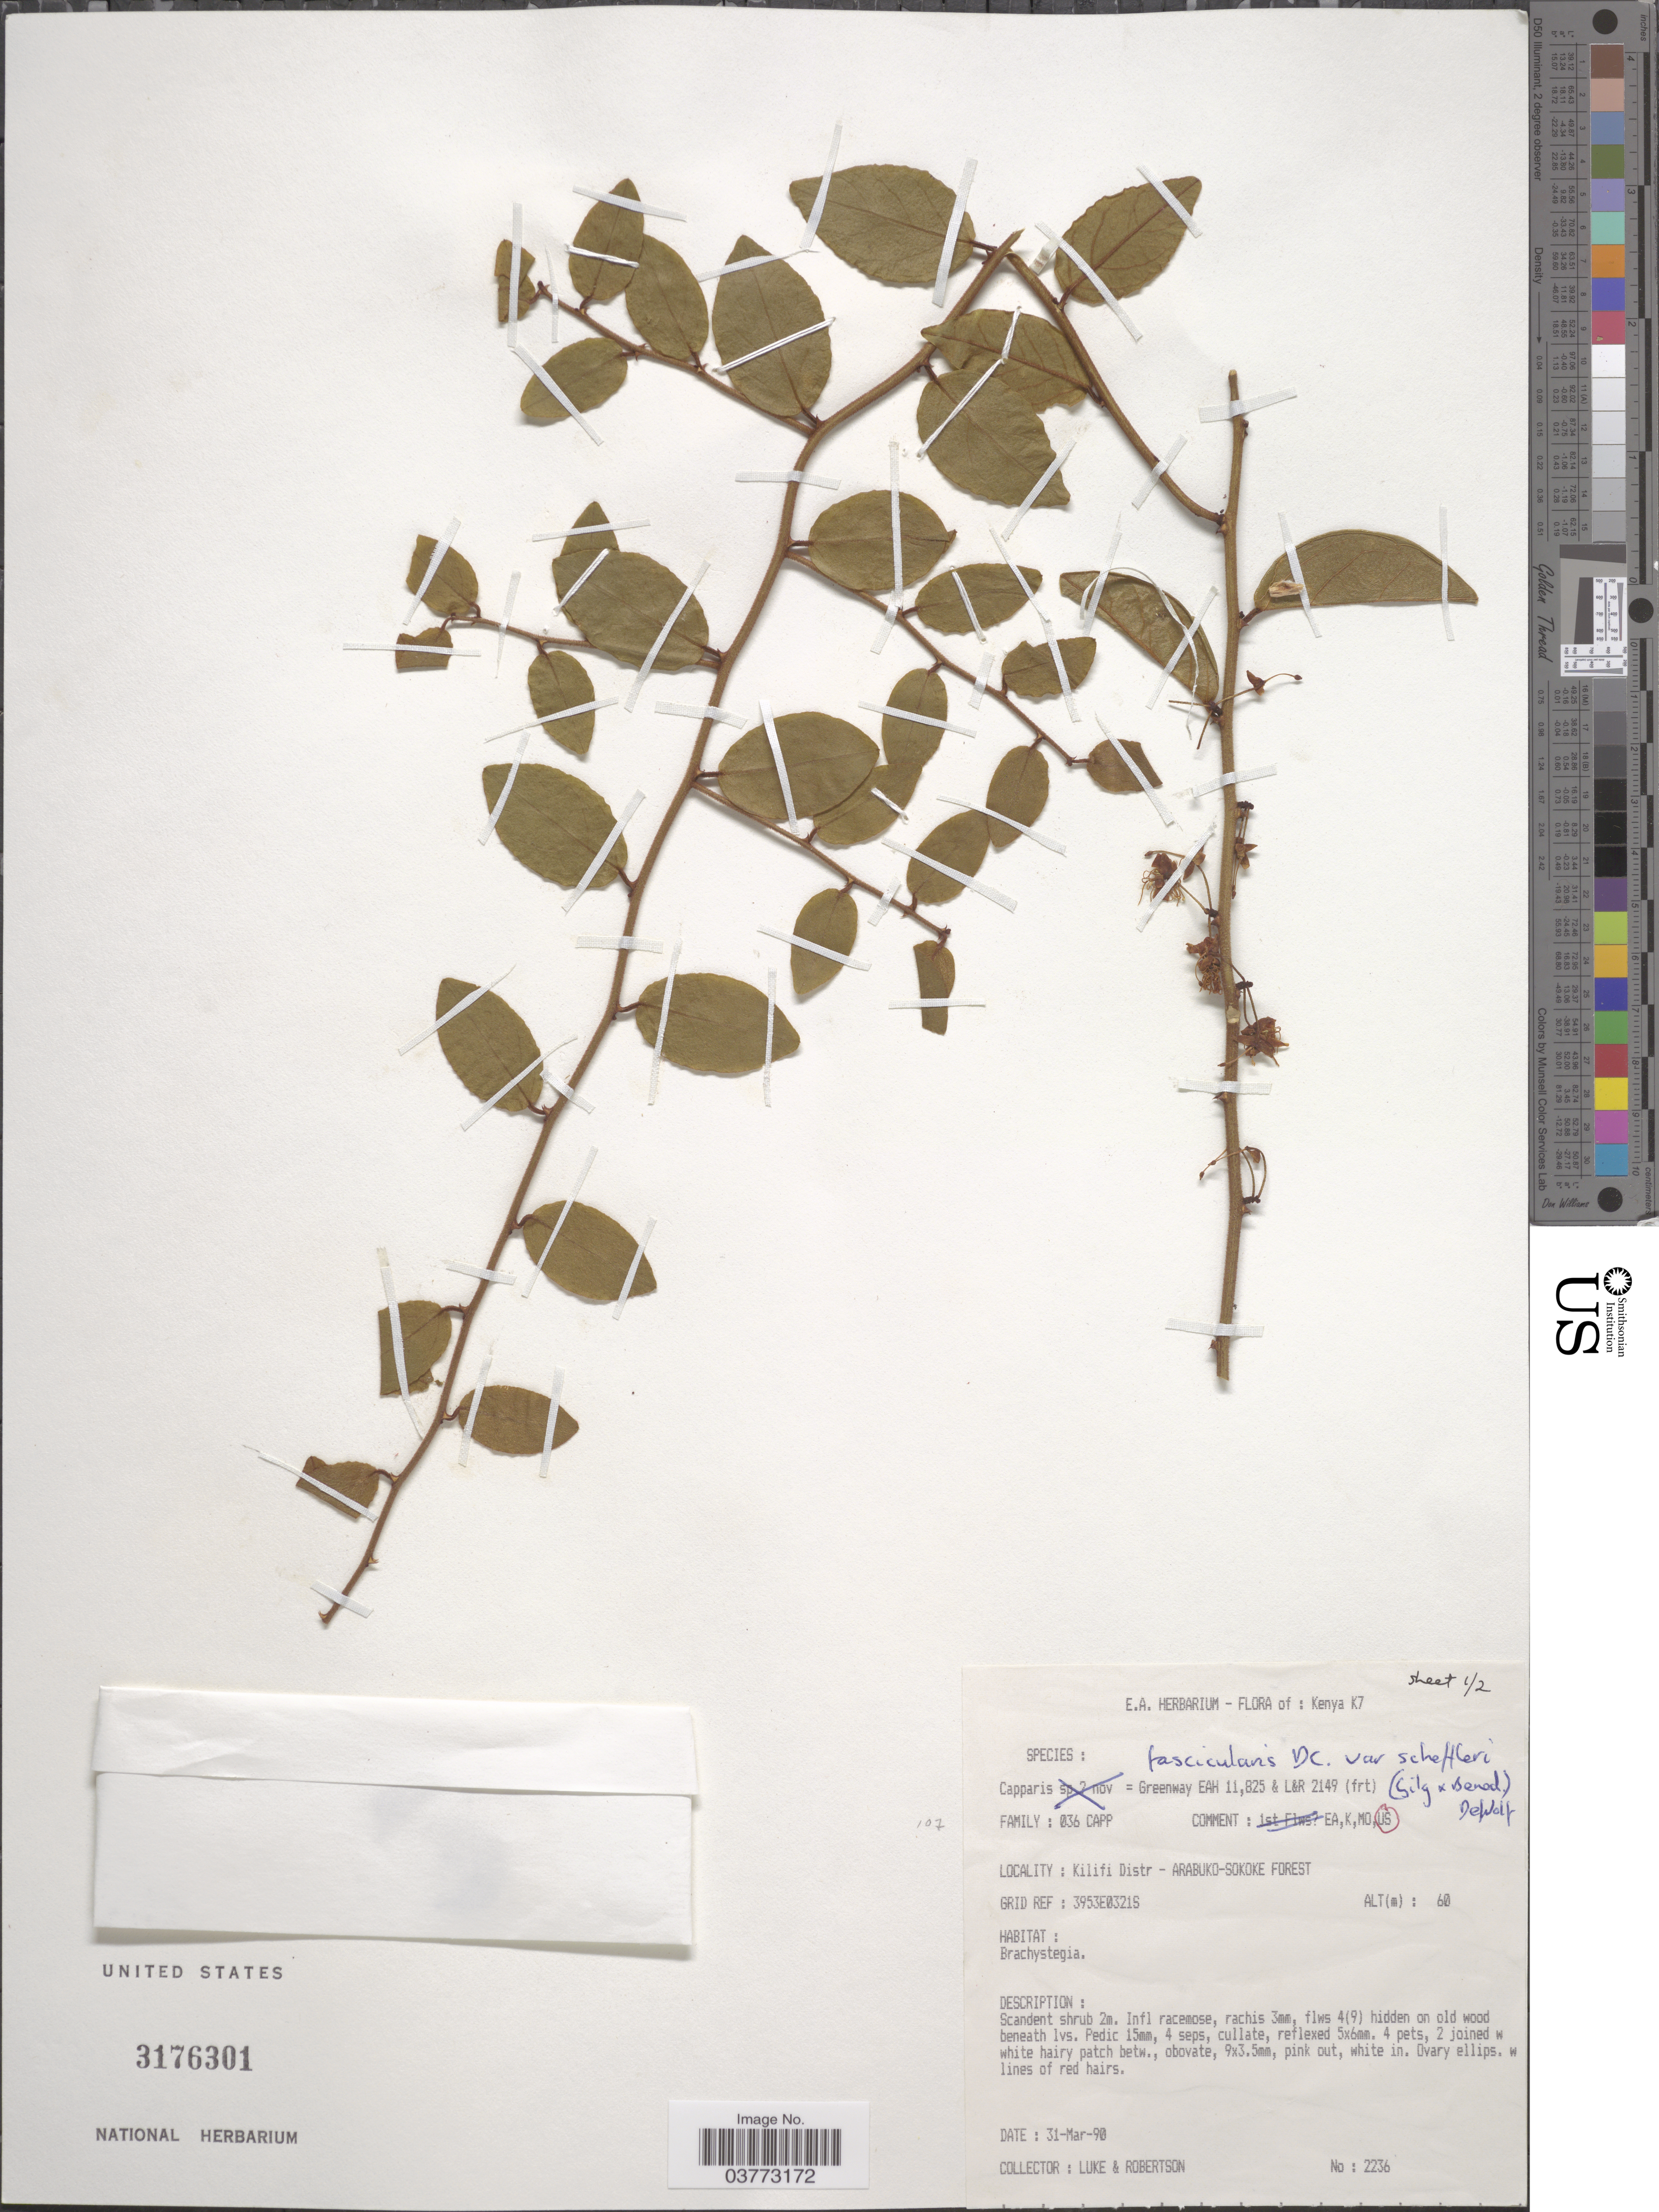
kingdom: Plantae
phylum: Tracheophyta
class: Magnoliopsida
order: Brassicales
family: Capparaceae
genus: Capparis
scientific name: Capparis fascicularis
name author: DC.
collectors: -. Luke & -. Robertson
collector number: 2236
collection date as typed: Transcribed d/m/y: 31/3/90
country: Kenya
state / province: Kilifi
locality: K7. Kilifi Distr - Arabuko-Sokoke Forest.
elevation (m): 60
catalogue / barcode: US 3176301